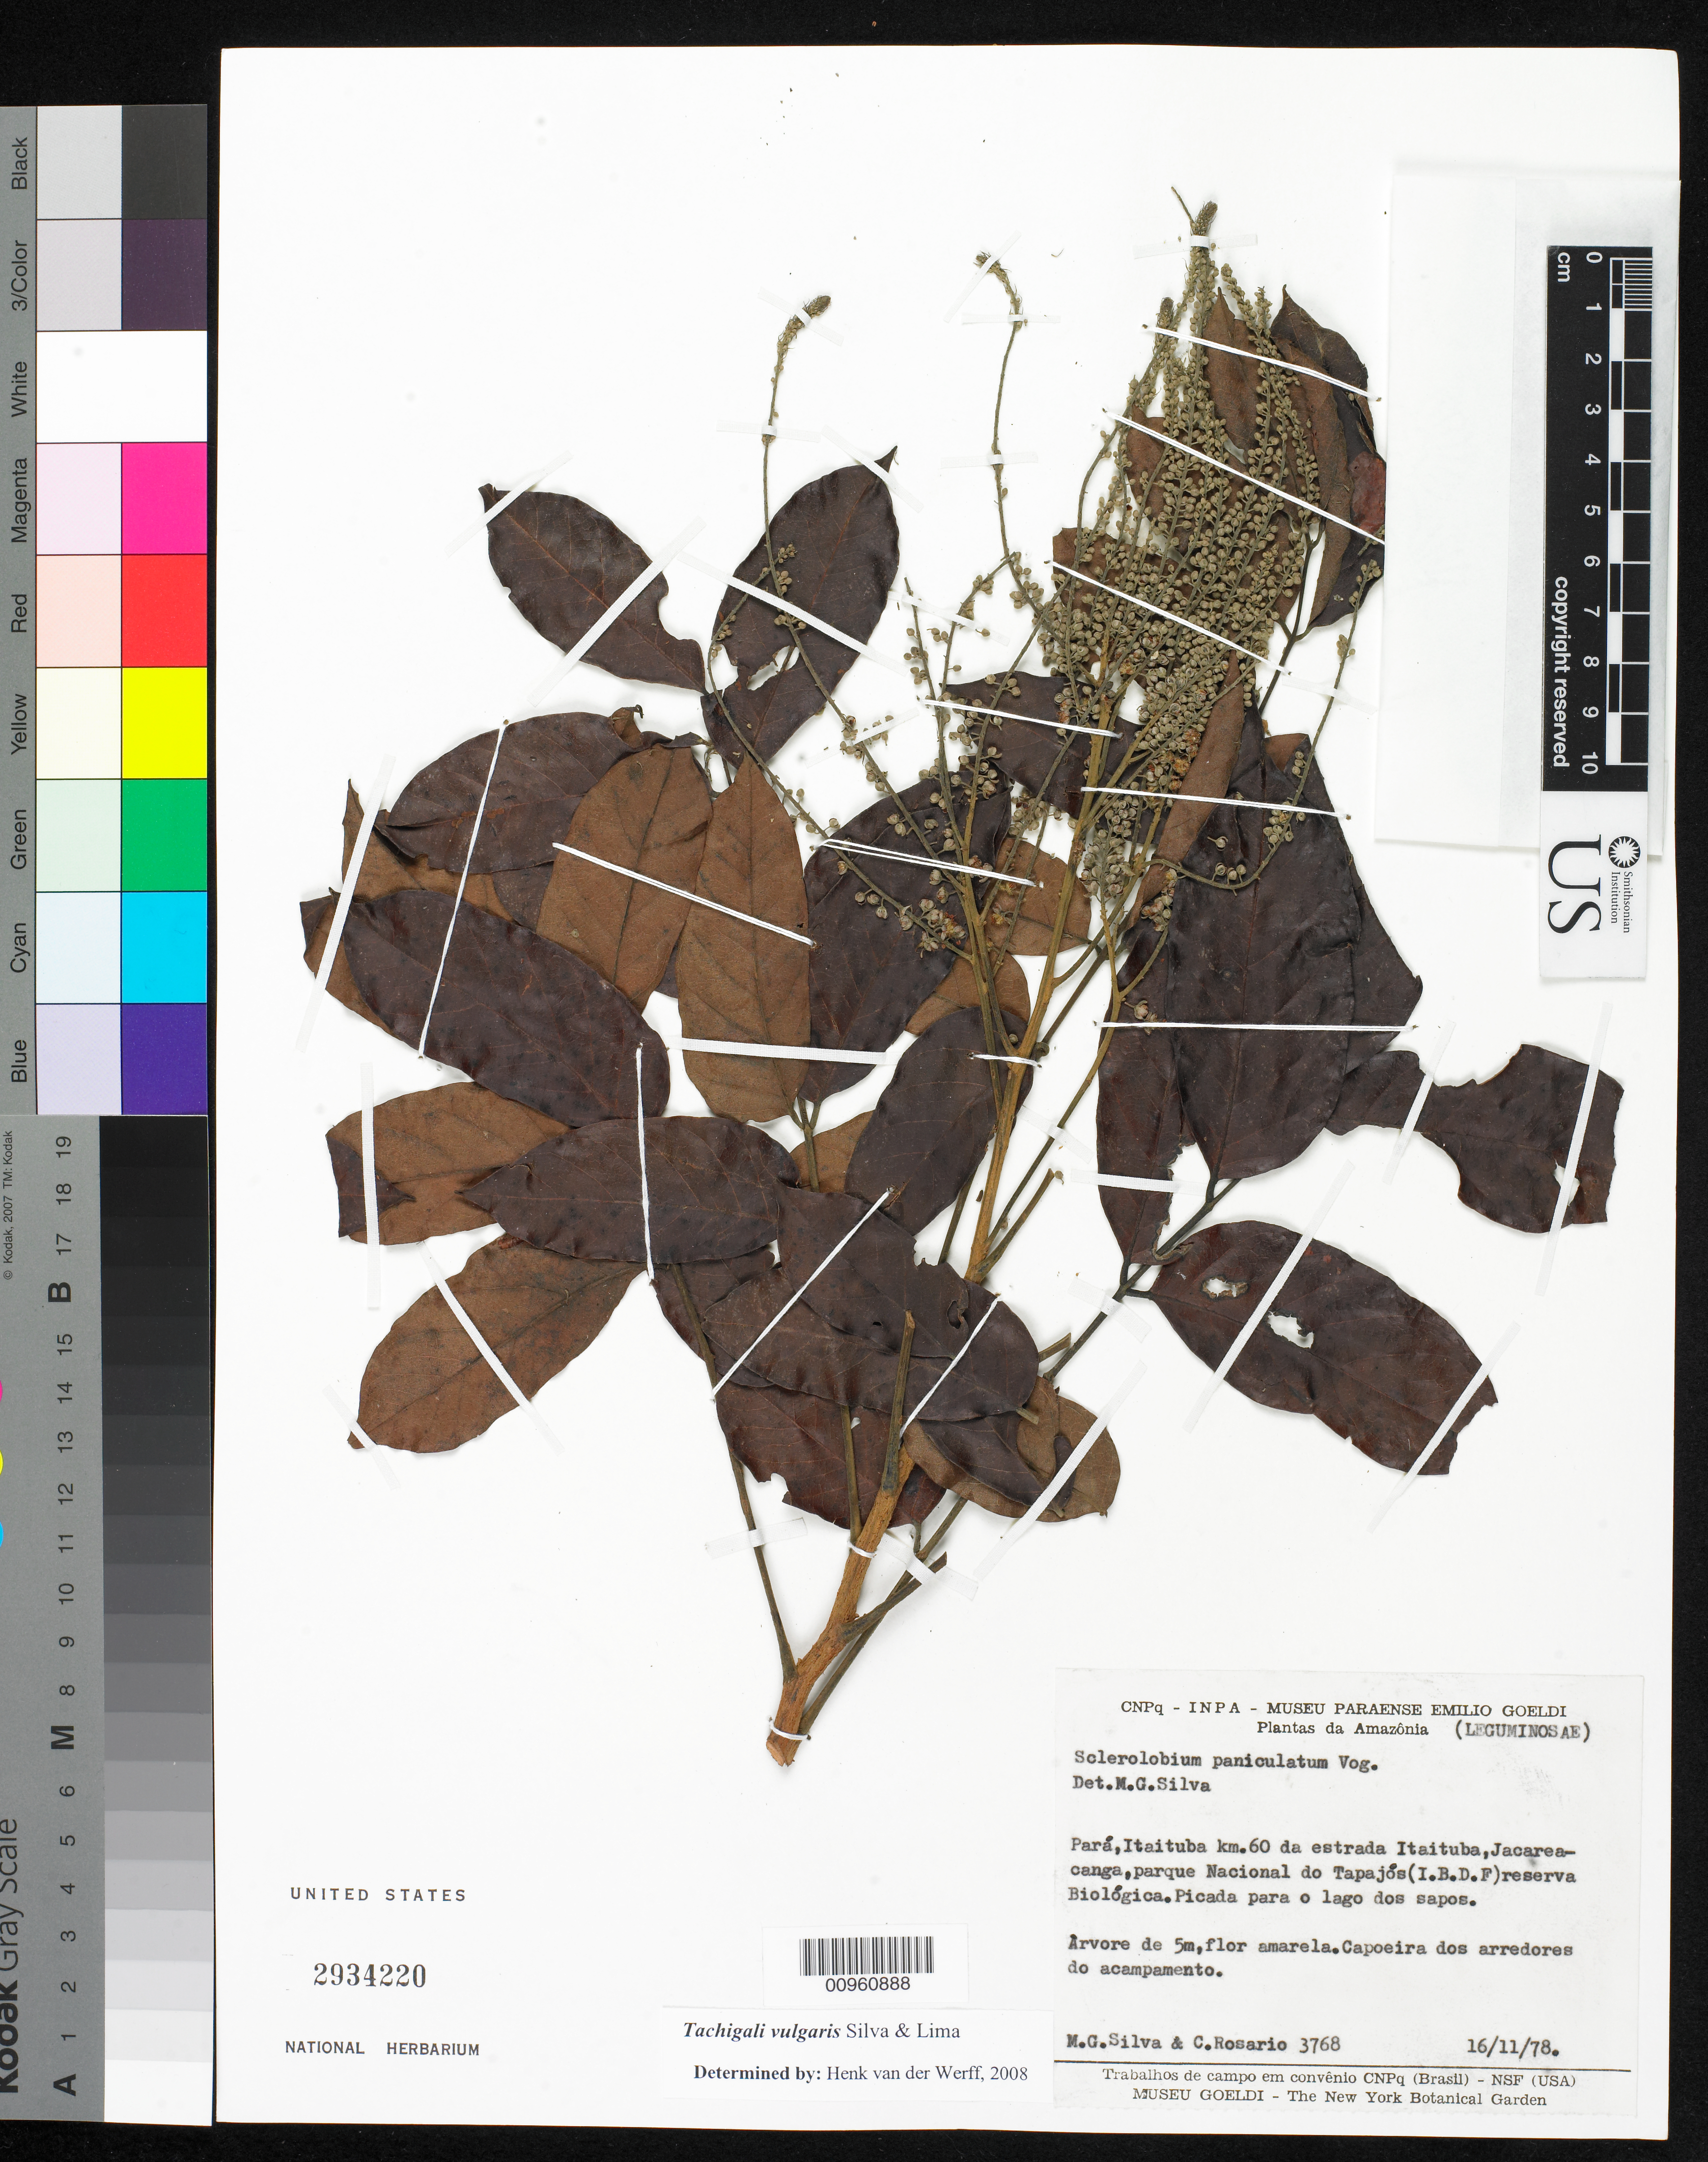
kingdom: Plantae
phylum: Tracheophyta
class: Magnoliopsida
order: Fabales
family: Fabaceae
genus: Tachigali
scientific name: Tachigali vulgaris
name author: L.F. Gomes da Silva & H.C. Lima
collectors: M. G. Silva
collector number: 3768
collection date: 1978-11-16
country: Brazil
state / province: Pará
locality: Para, Itaituba 60 km da estrada Itaituba, Jacareacanga, parque Nacional do Tapajos (I. B. D. F.) reserva Biologica. Picada para o lago dos sapos. Capoeira dos arredores do acampamento.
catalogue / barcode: US 2934220